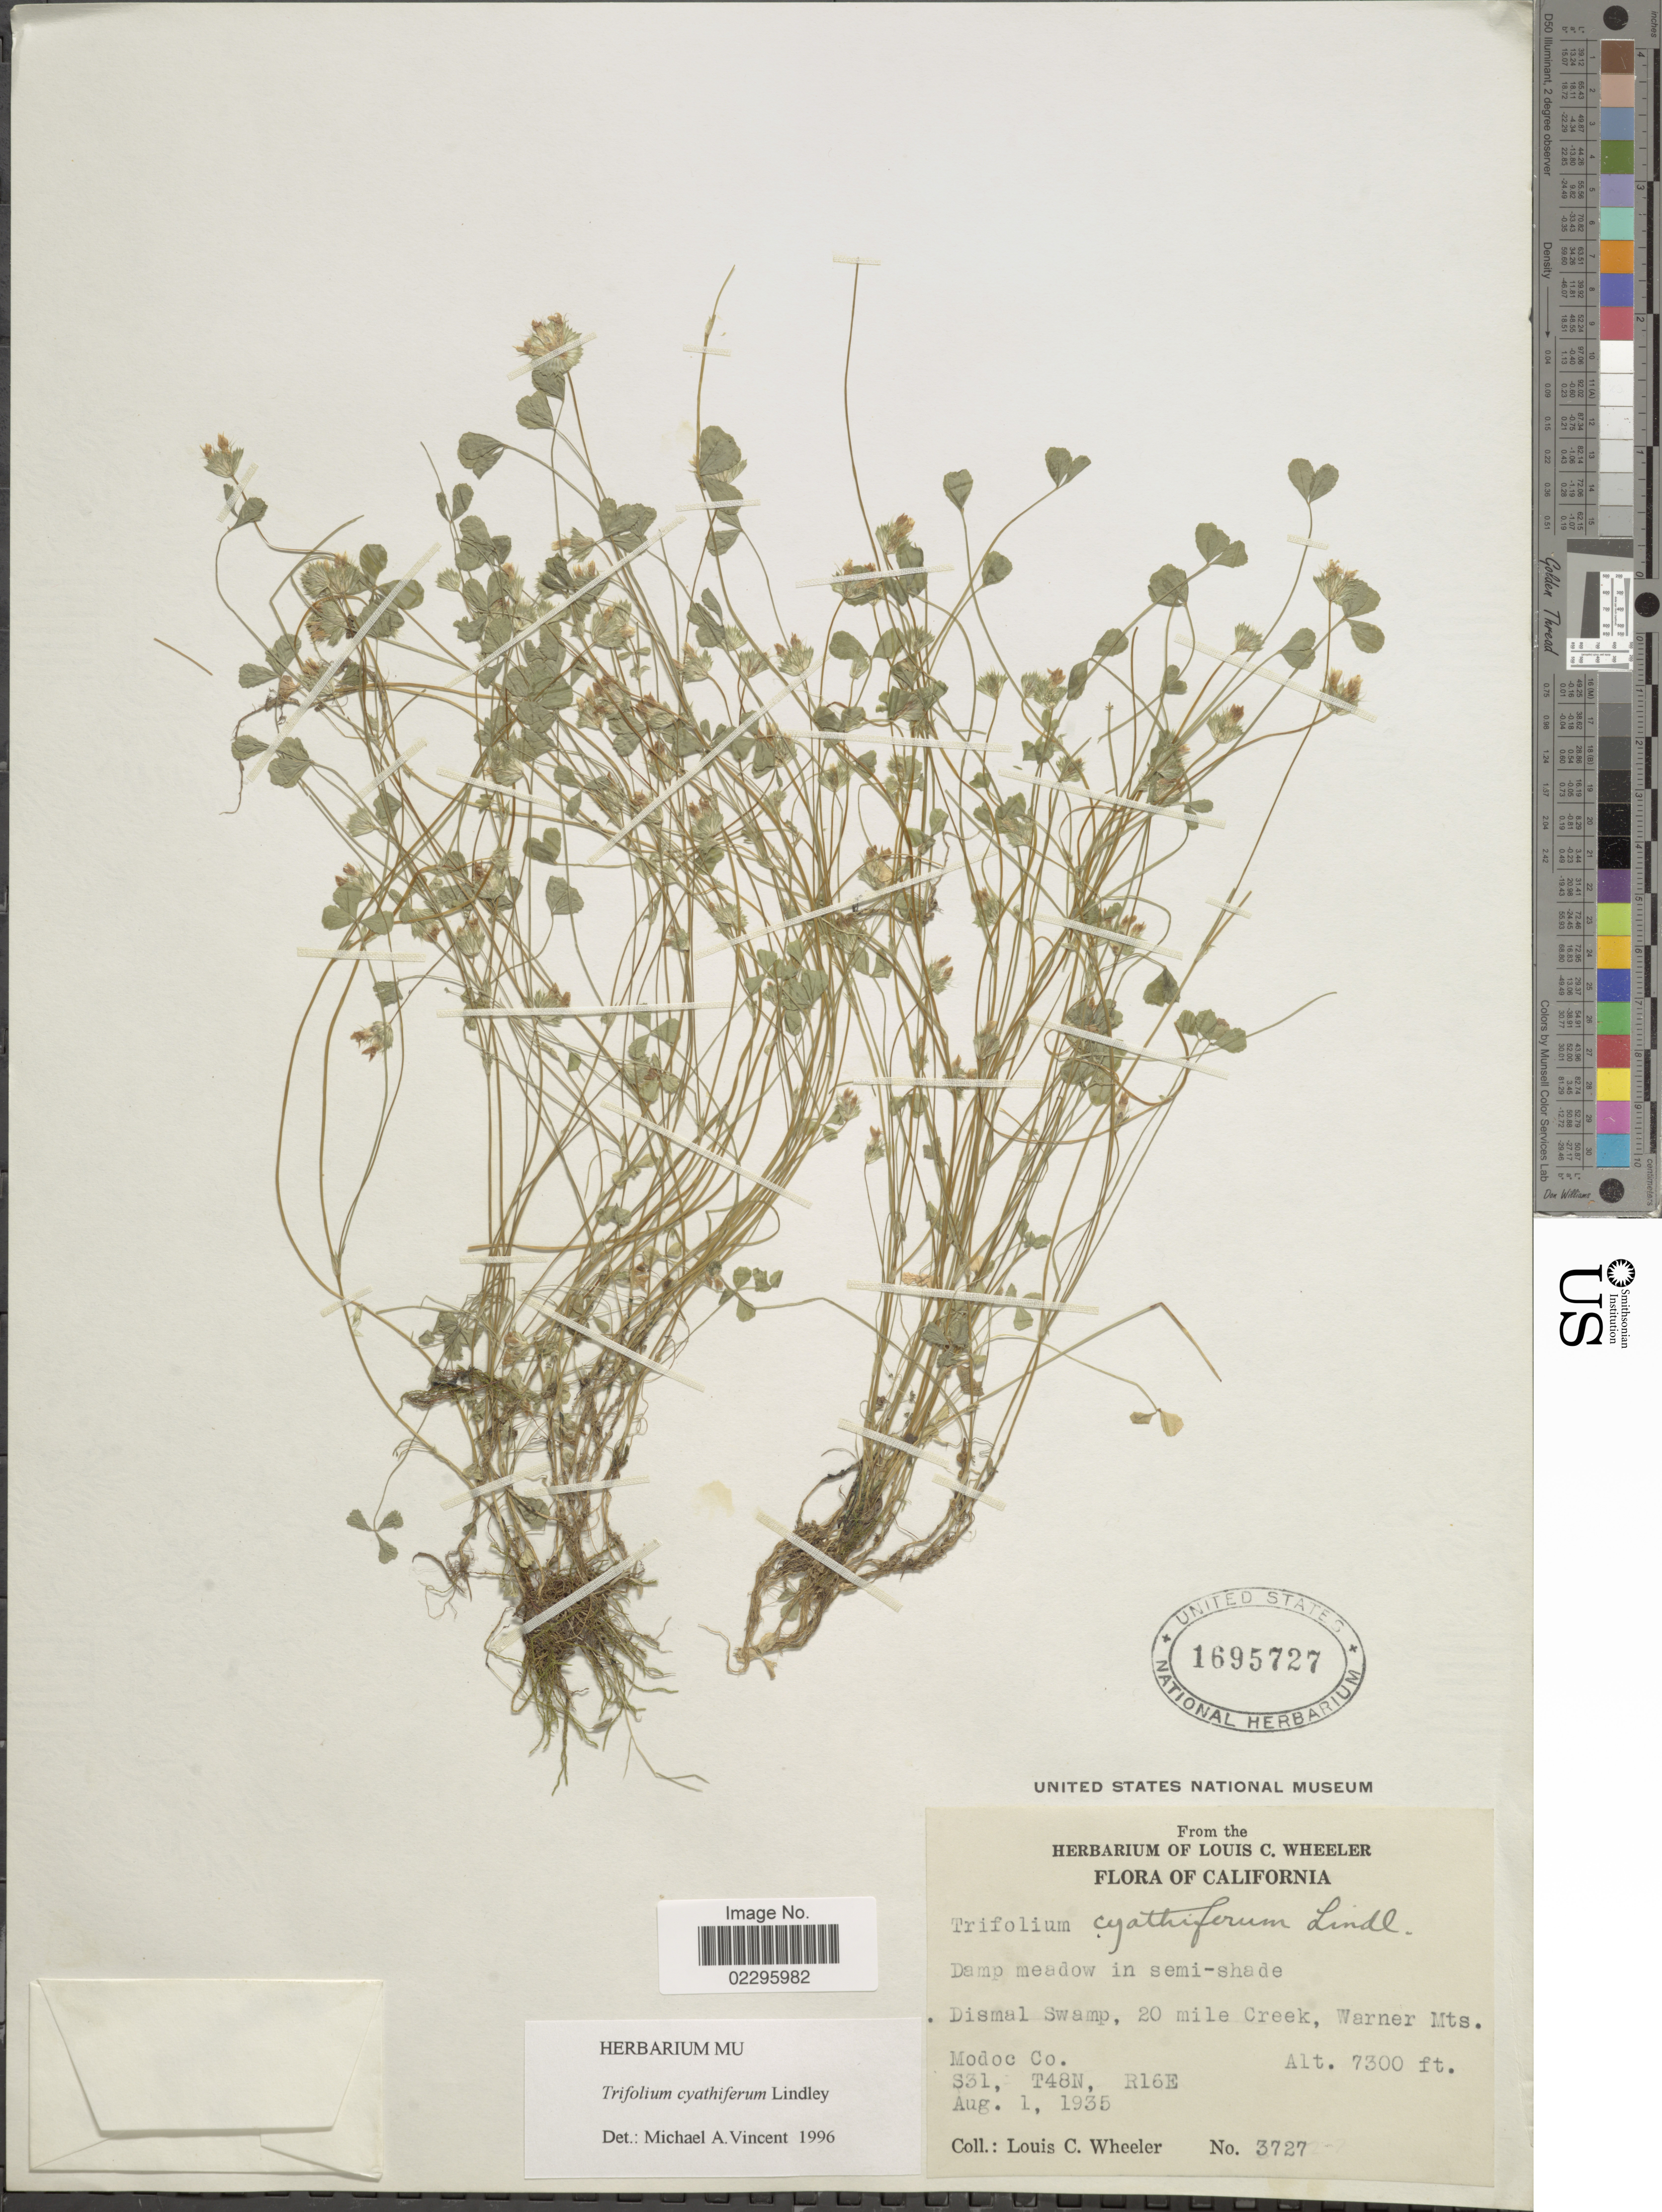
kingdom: Plantae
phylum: Tracheophyta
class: Magnoliopsida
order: Fabales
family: Fabaceae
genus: Trifolium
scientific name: Trifolium cyathiferum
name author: Lindl.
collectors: L. C. Wheeler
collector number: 3727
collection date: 1935-08-01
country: United States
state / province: California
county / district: Modoc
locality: Damp meadow in semi-shade, Dismal Swamp, 20 mile Creek, Warner Mts., Modoc Co., S31, T48N, R16E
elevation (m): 2225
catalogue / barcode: US 1695727